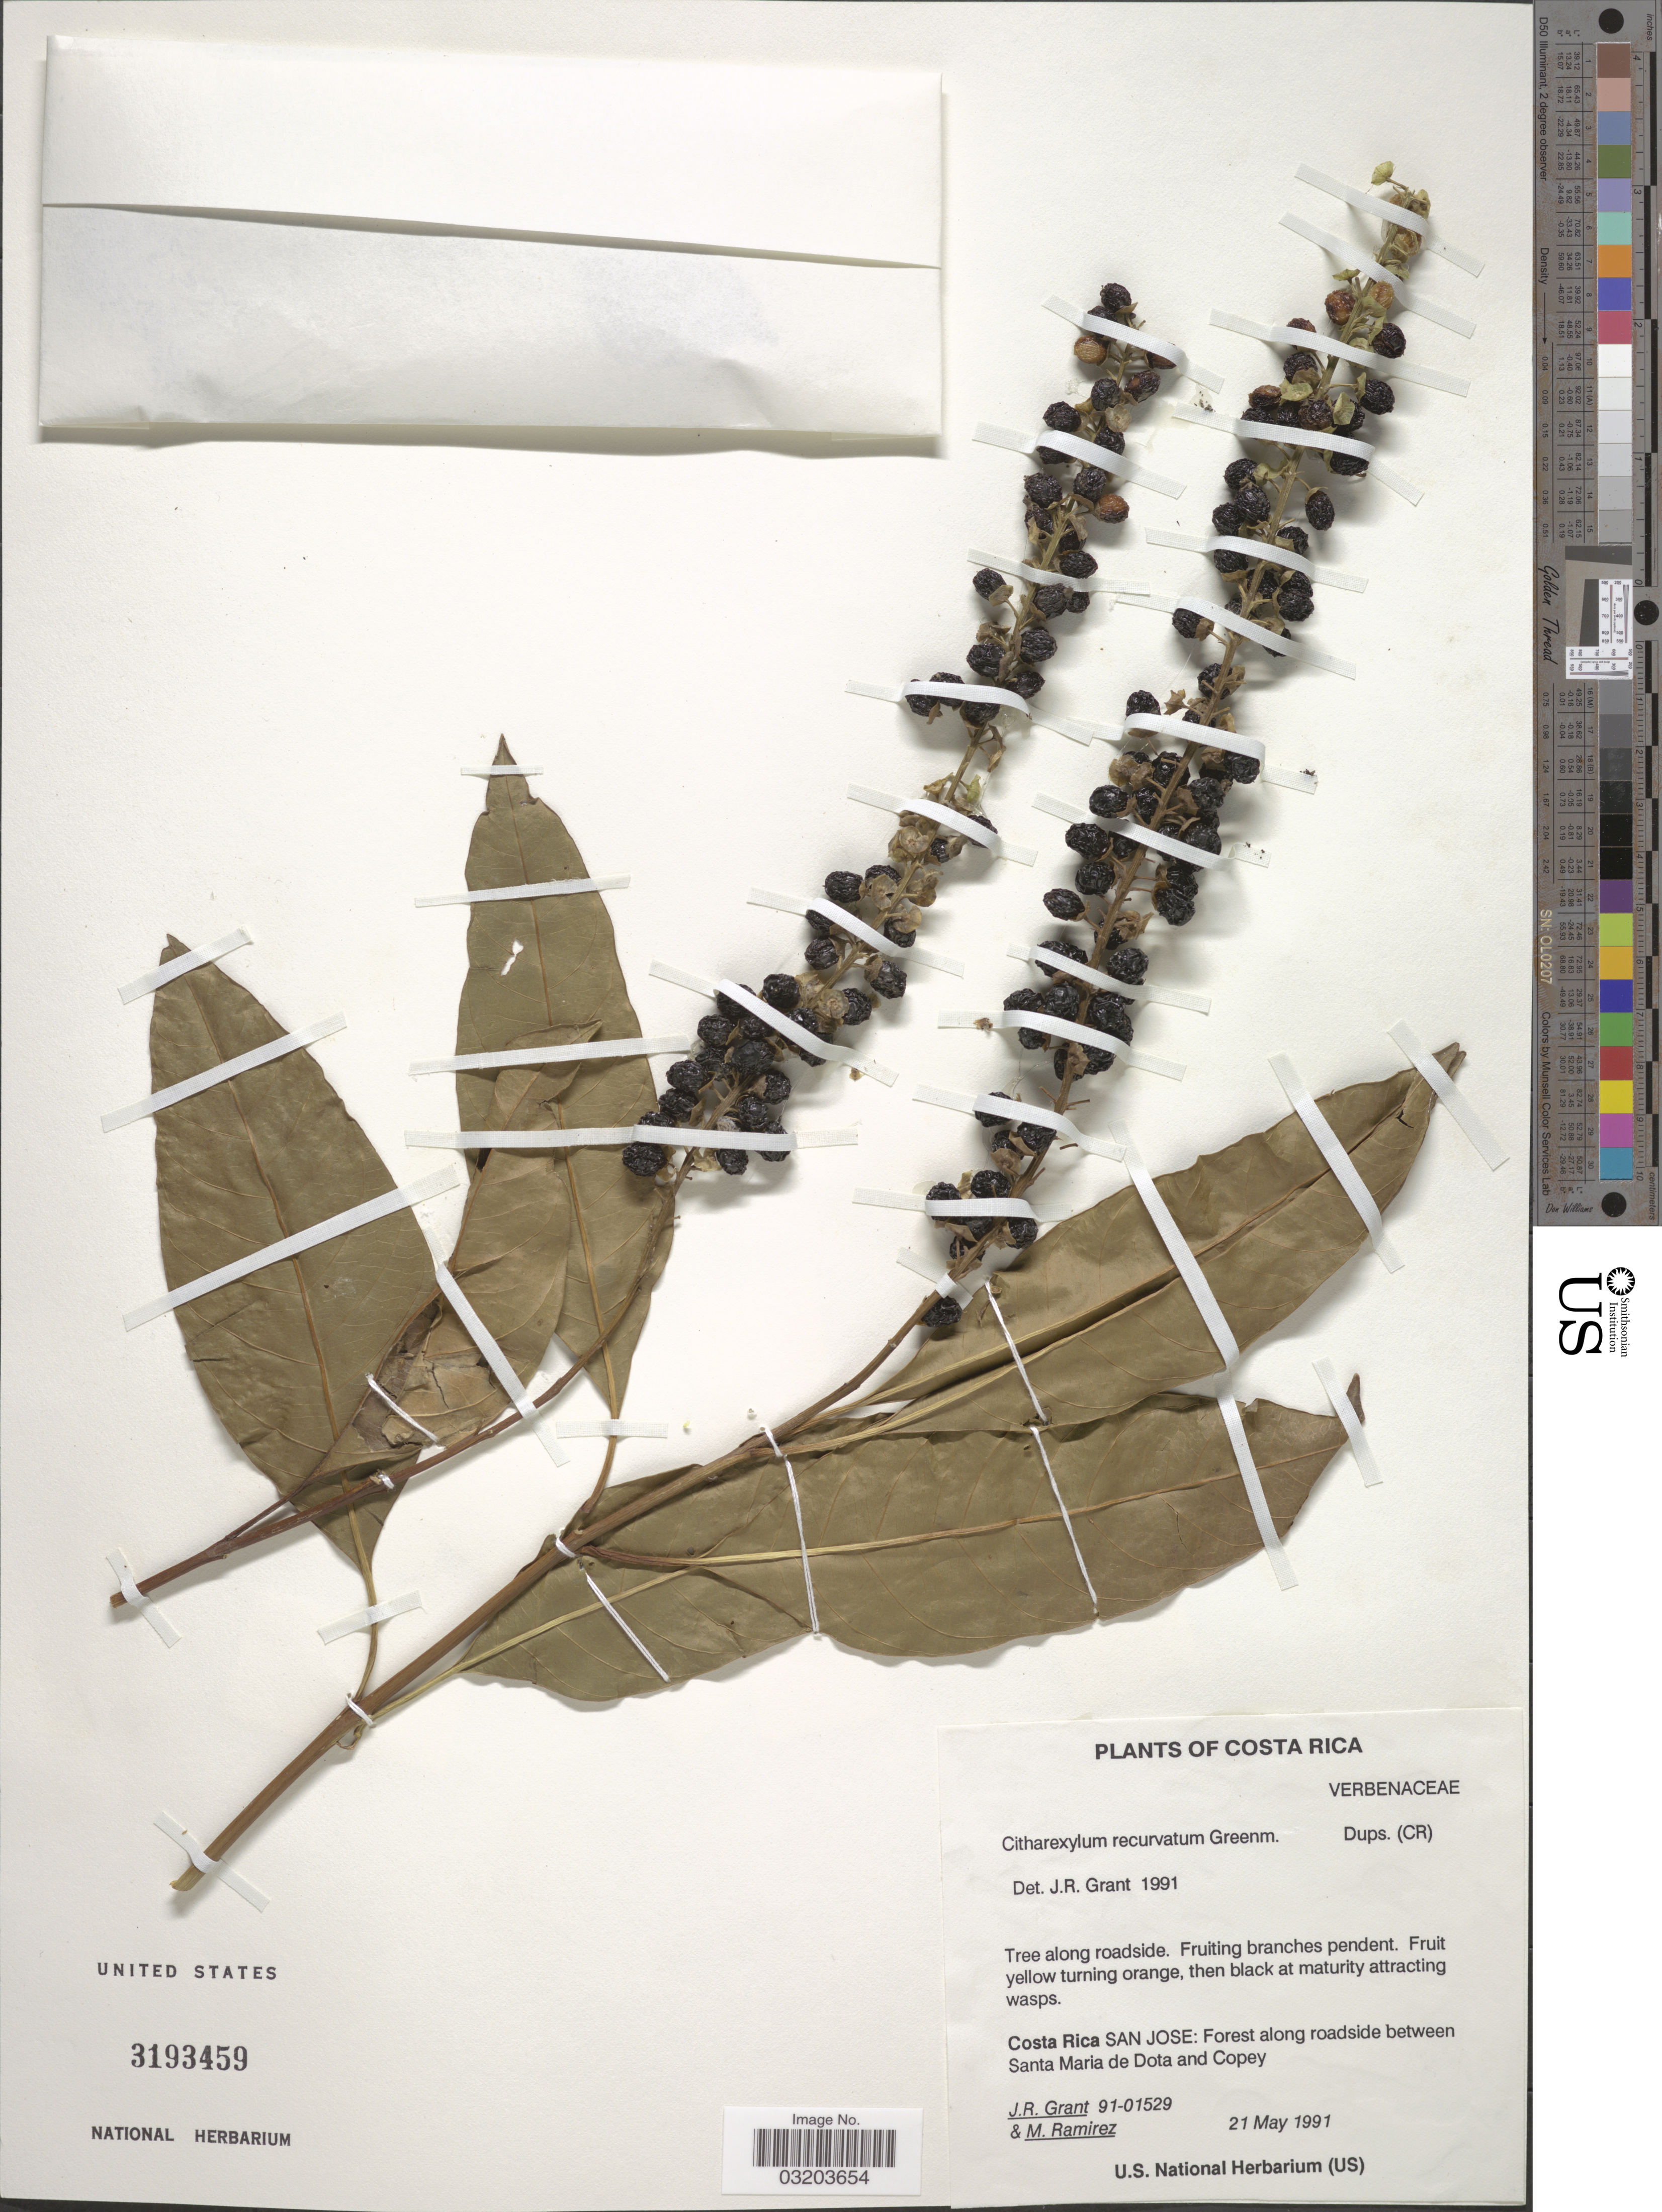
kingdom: Plantae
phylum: Tracheophyta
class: Magnoliopsida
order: Lamiales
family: Verbenaceae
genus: Citharexylum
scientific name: Citharexylum recurvatum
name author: Greenm.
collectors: J. Grant & M. Ramirez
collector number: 91-01529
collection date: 1991-05-21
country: Costa Rica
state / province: San José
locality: Forest along roadside between Santa Maria de Dota and Copey.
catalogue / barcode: US 3193459